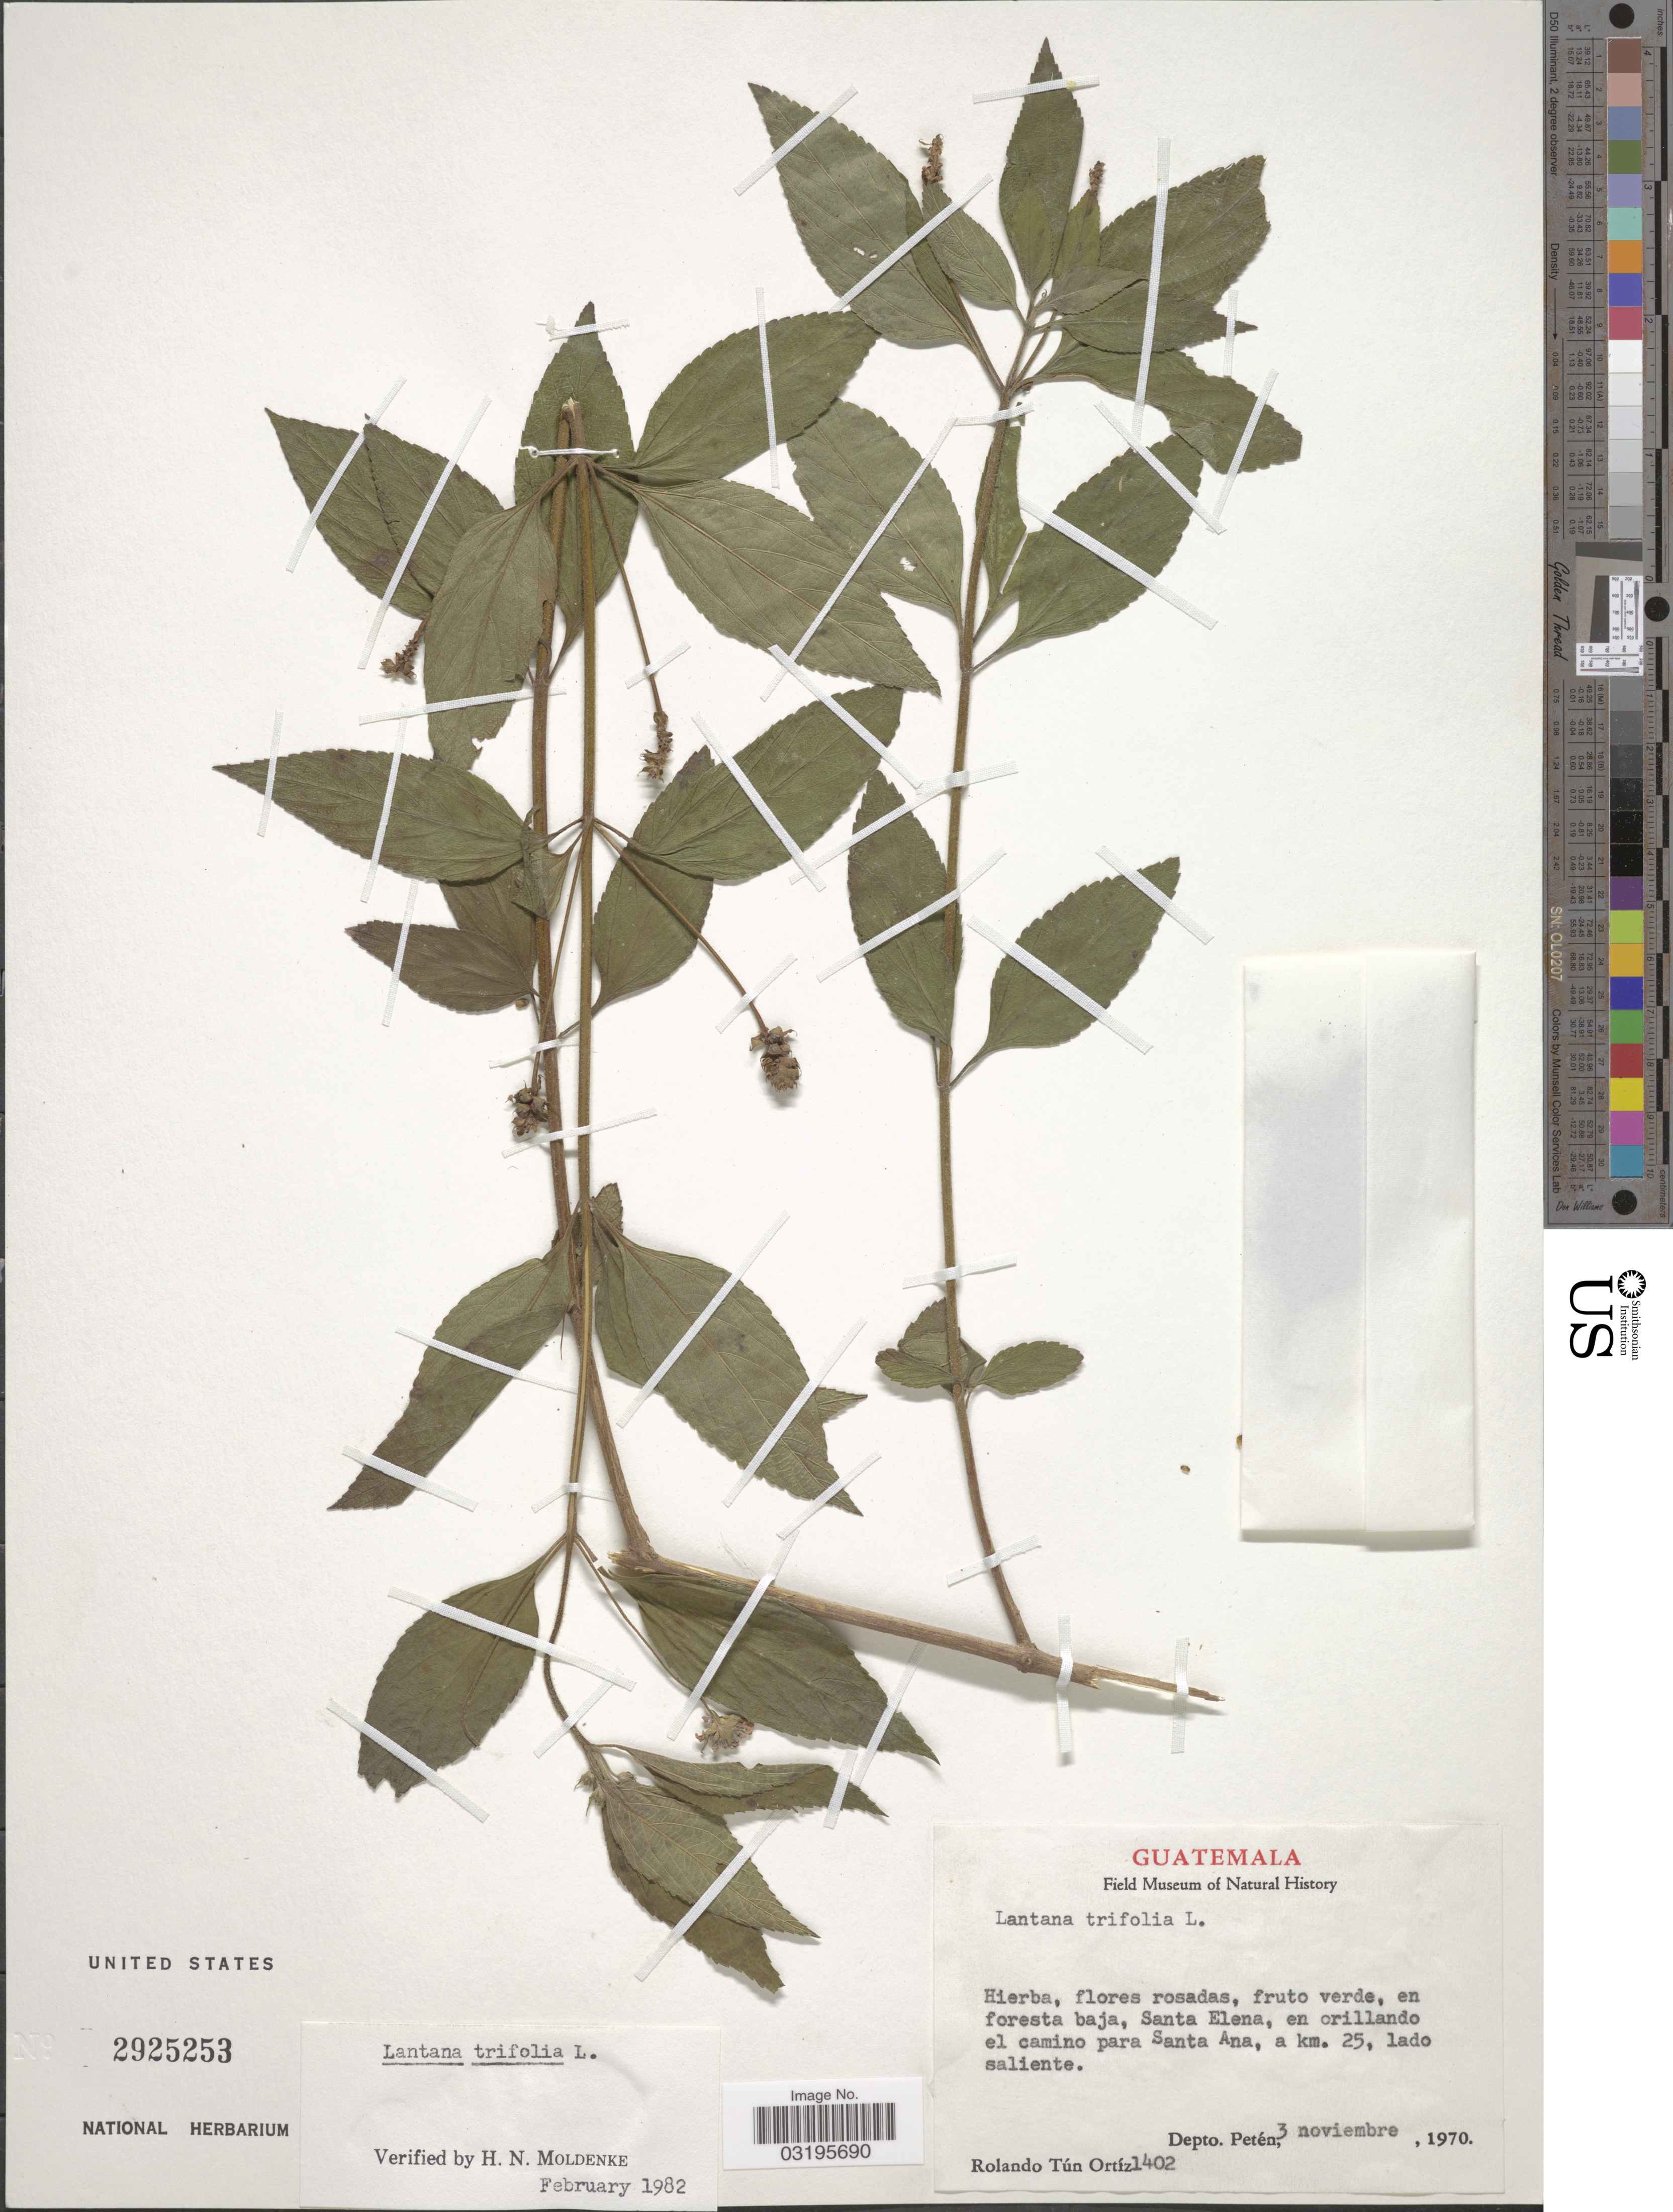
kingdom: Plantae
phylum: Tracheophyta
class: Magnoliopsida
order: Lamiales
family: Verbenaceae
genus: Lantana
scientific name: Lantana trifolia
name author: L.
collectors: R. T. Ortíz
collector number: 1402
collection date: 1970-11-03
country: Guatemala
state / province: El Petén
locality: Depto. Petén. En orillando el camino para Santa Ana, a km. 25, lado saliente.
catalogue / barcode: US 2925253